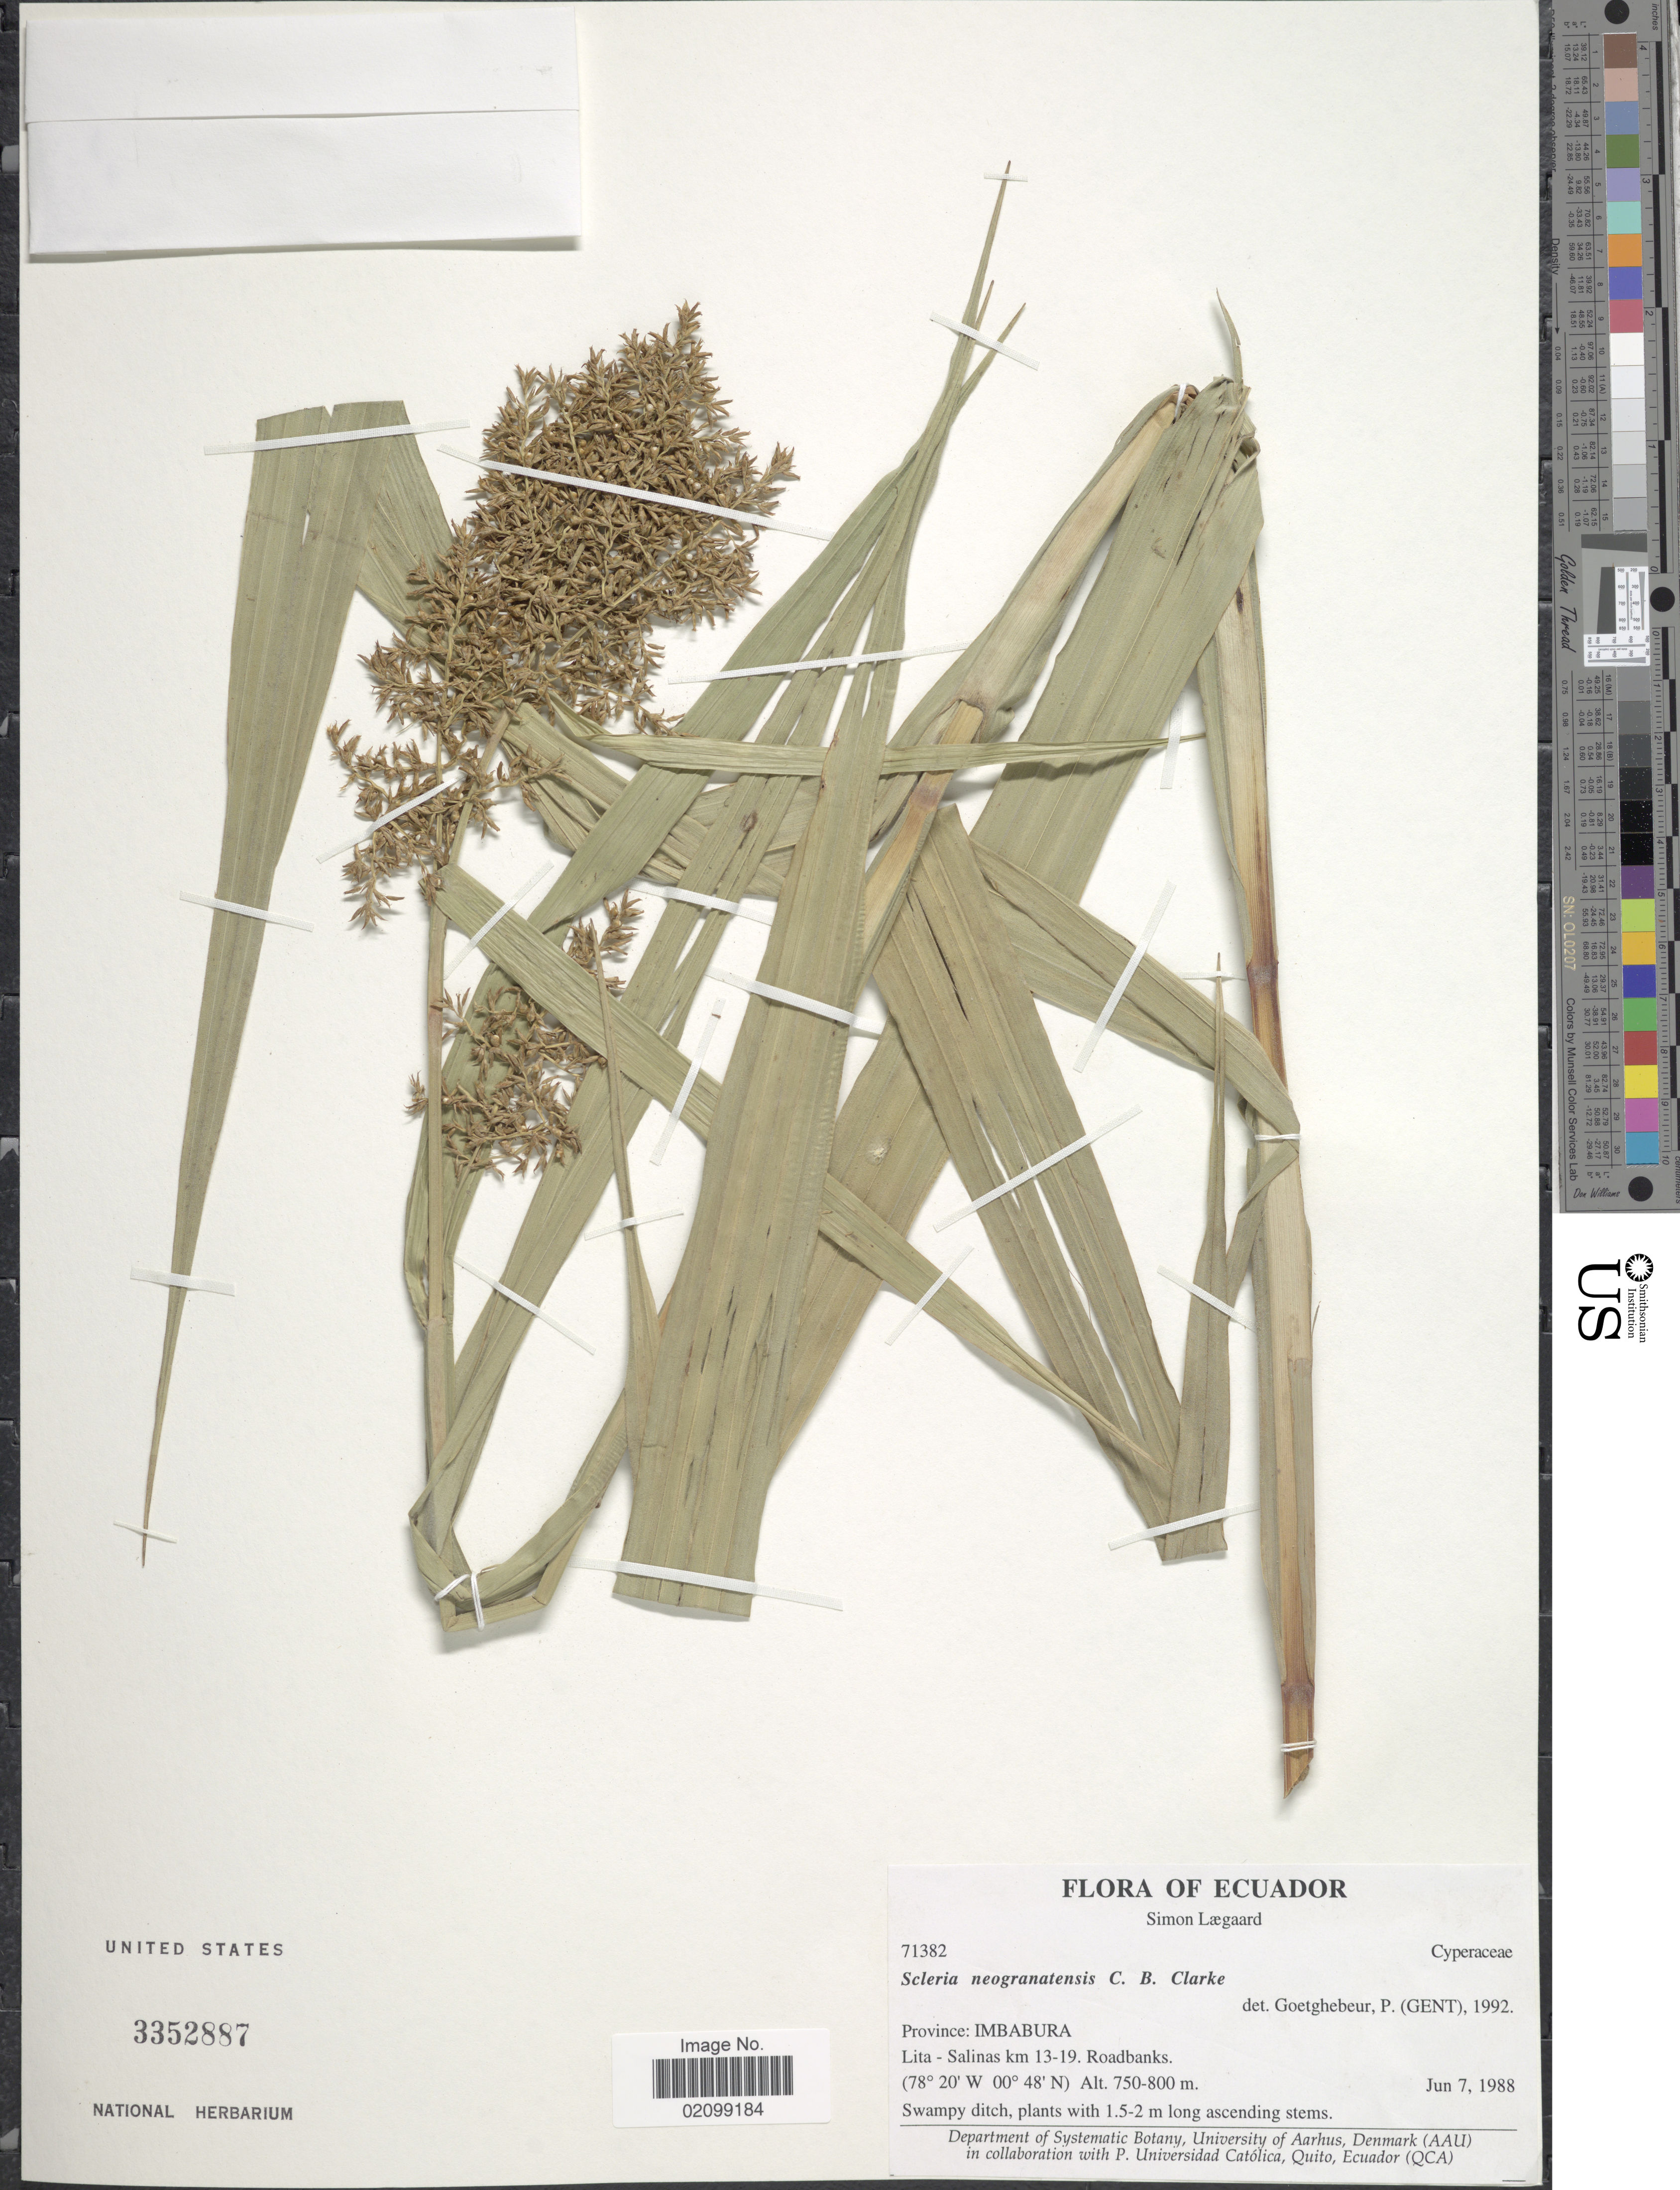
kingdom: Plantae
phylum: Tracheophyta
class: Liliopsida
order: Poales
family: Cyperaceae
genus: Scleria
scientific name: Scleria neogranatensis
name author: C.B. Clarke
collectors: S. Lægaard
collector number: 71382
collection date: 1988-06-07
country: Ecuador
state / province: Imbabura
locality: Ecuador, Province: Imbabura, Lita-Salinas km 13-19. Roadbanks.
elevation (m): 750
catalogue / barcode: US 3352887